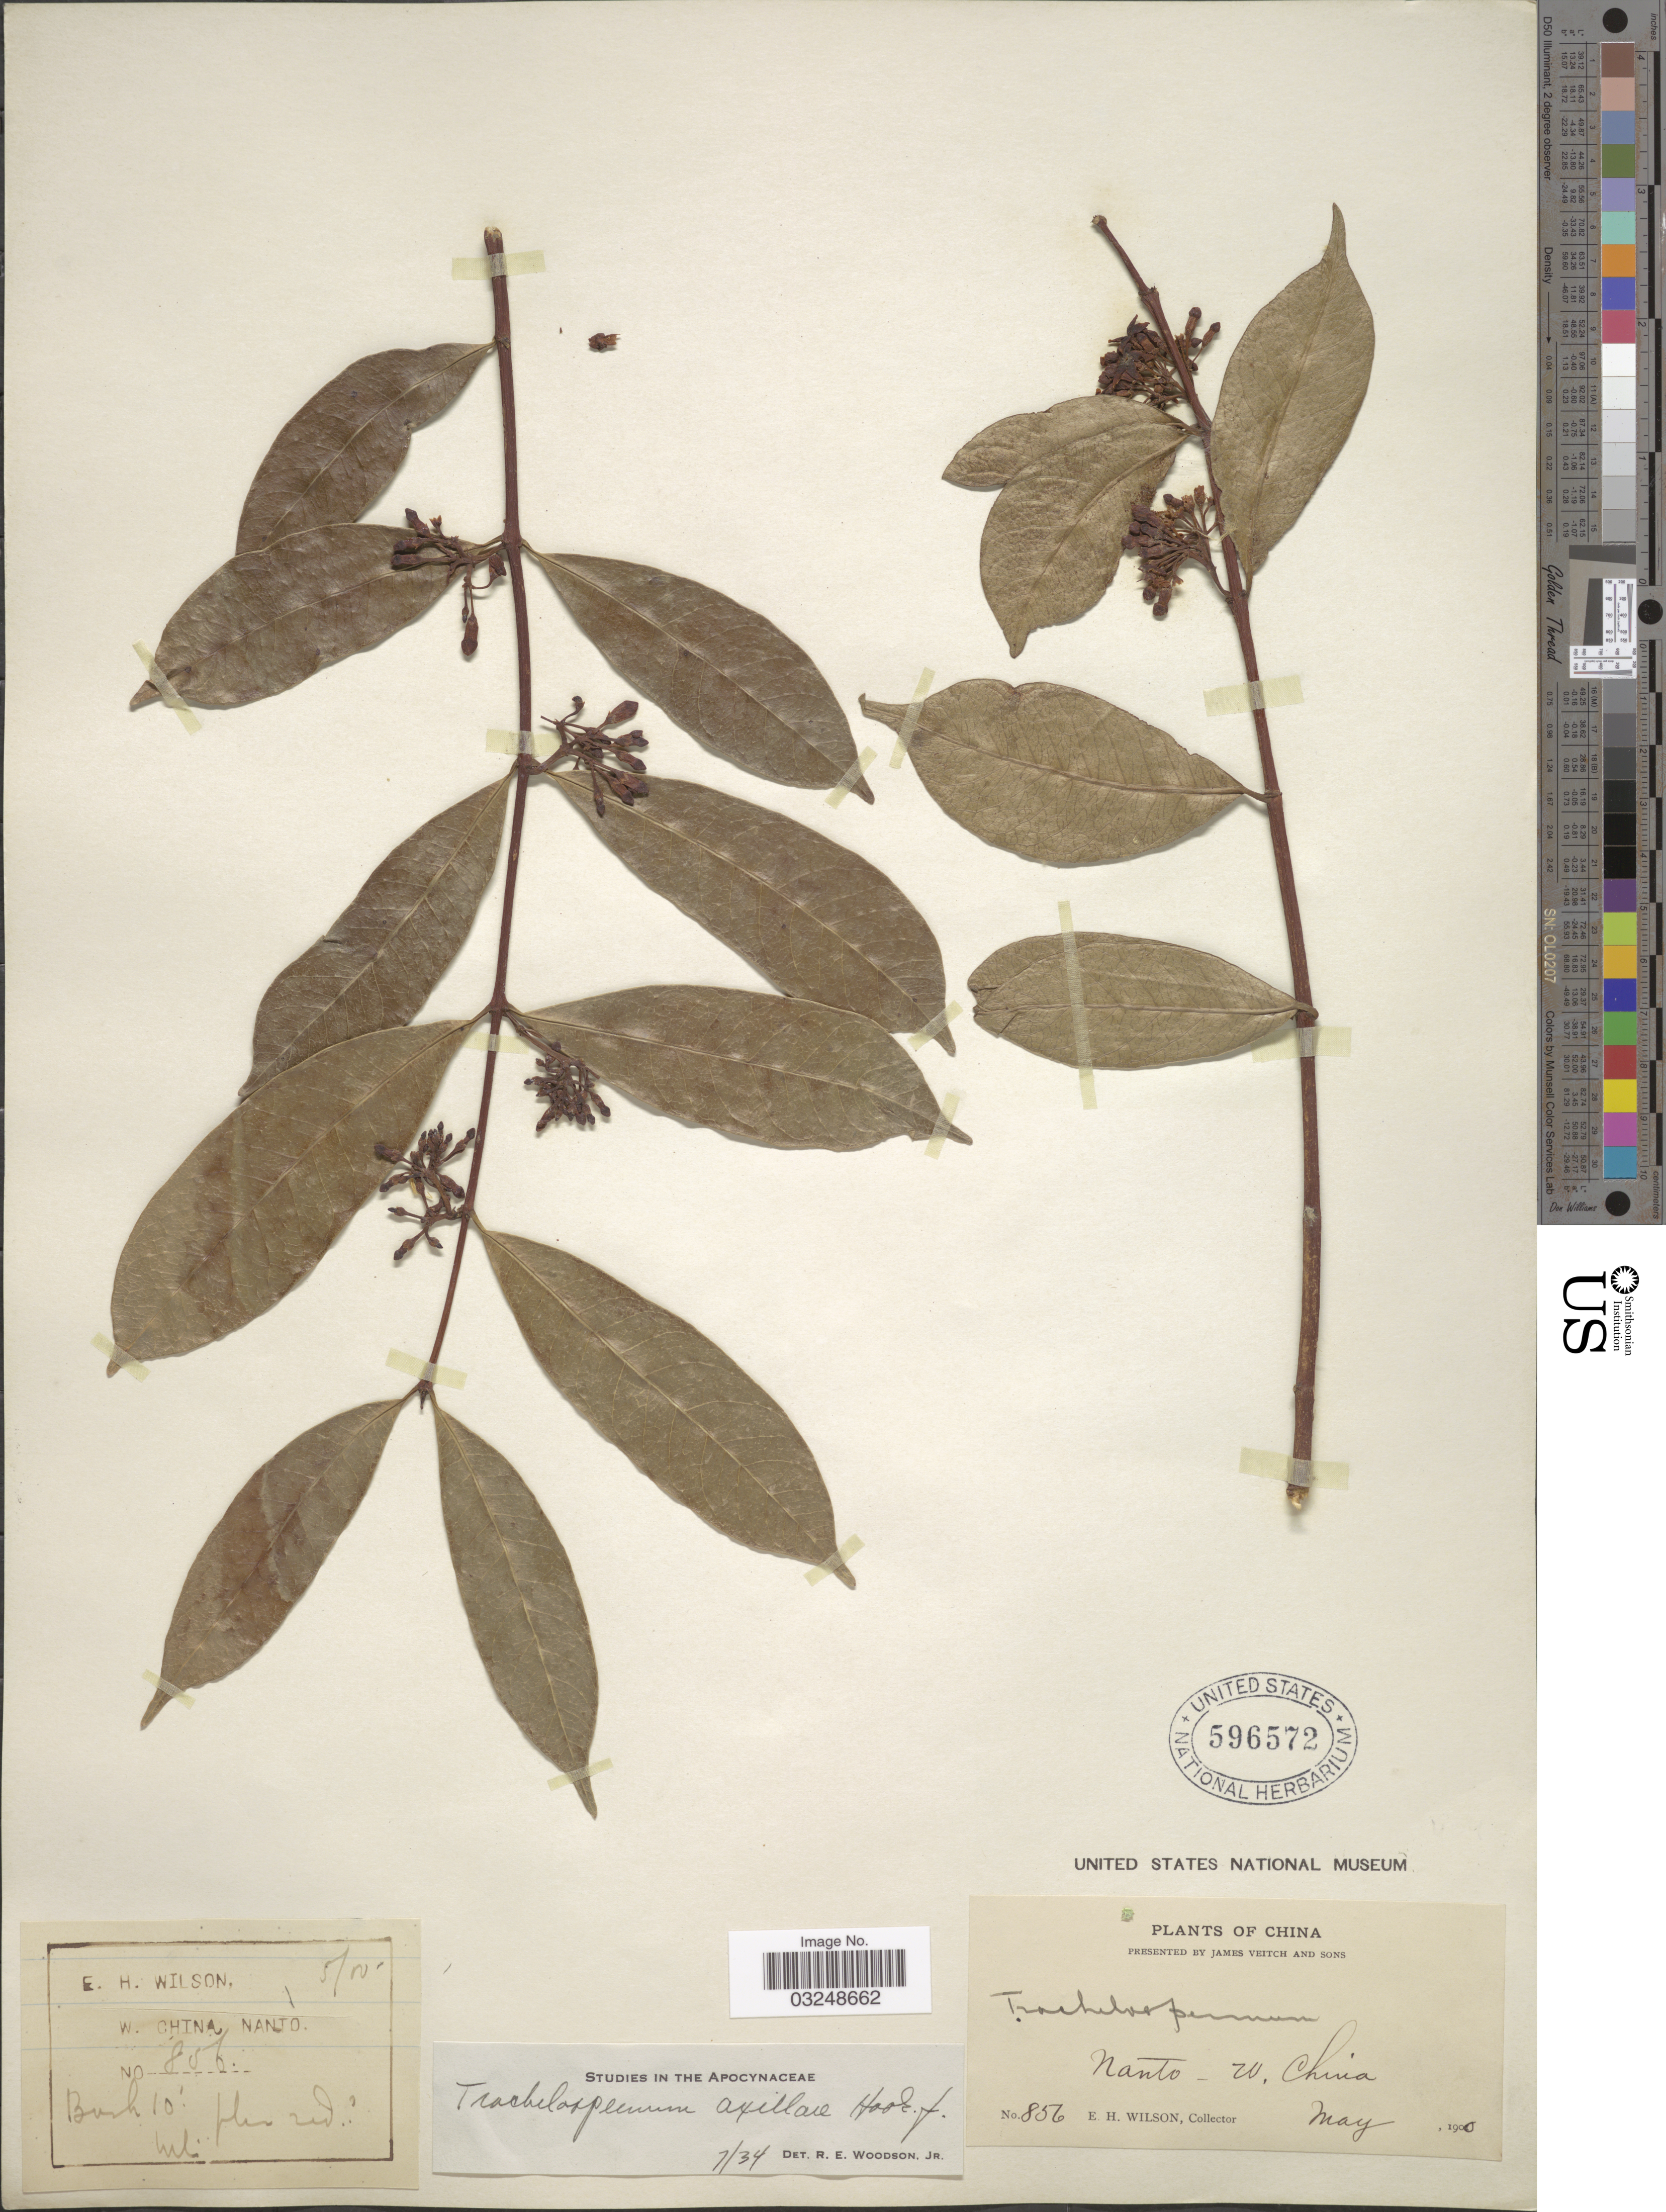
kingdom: Plantae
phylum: Tracheophyta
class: Magnoliopsida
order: Gentianales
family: Apocynaceae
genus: Trachelospermum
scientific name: Trachelospermum axillare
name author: Hook. f.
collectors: E. Wilson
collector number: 856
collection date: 1900-05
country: China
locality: Nanto - W. China.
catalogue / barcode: US 596572